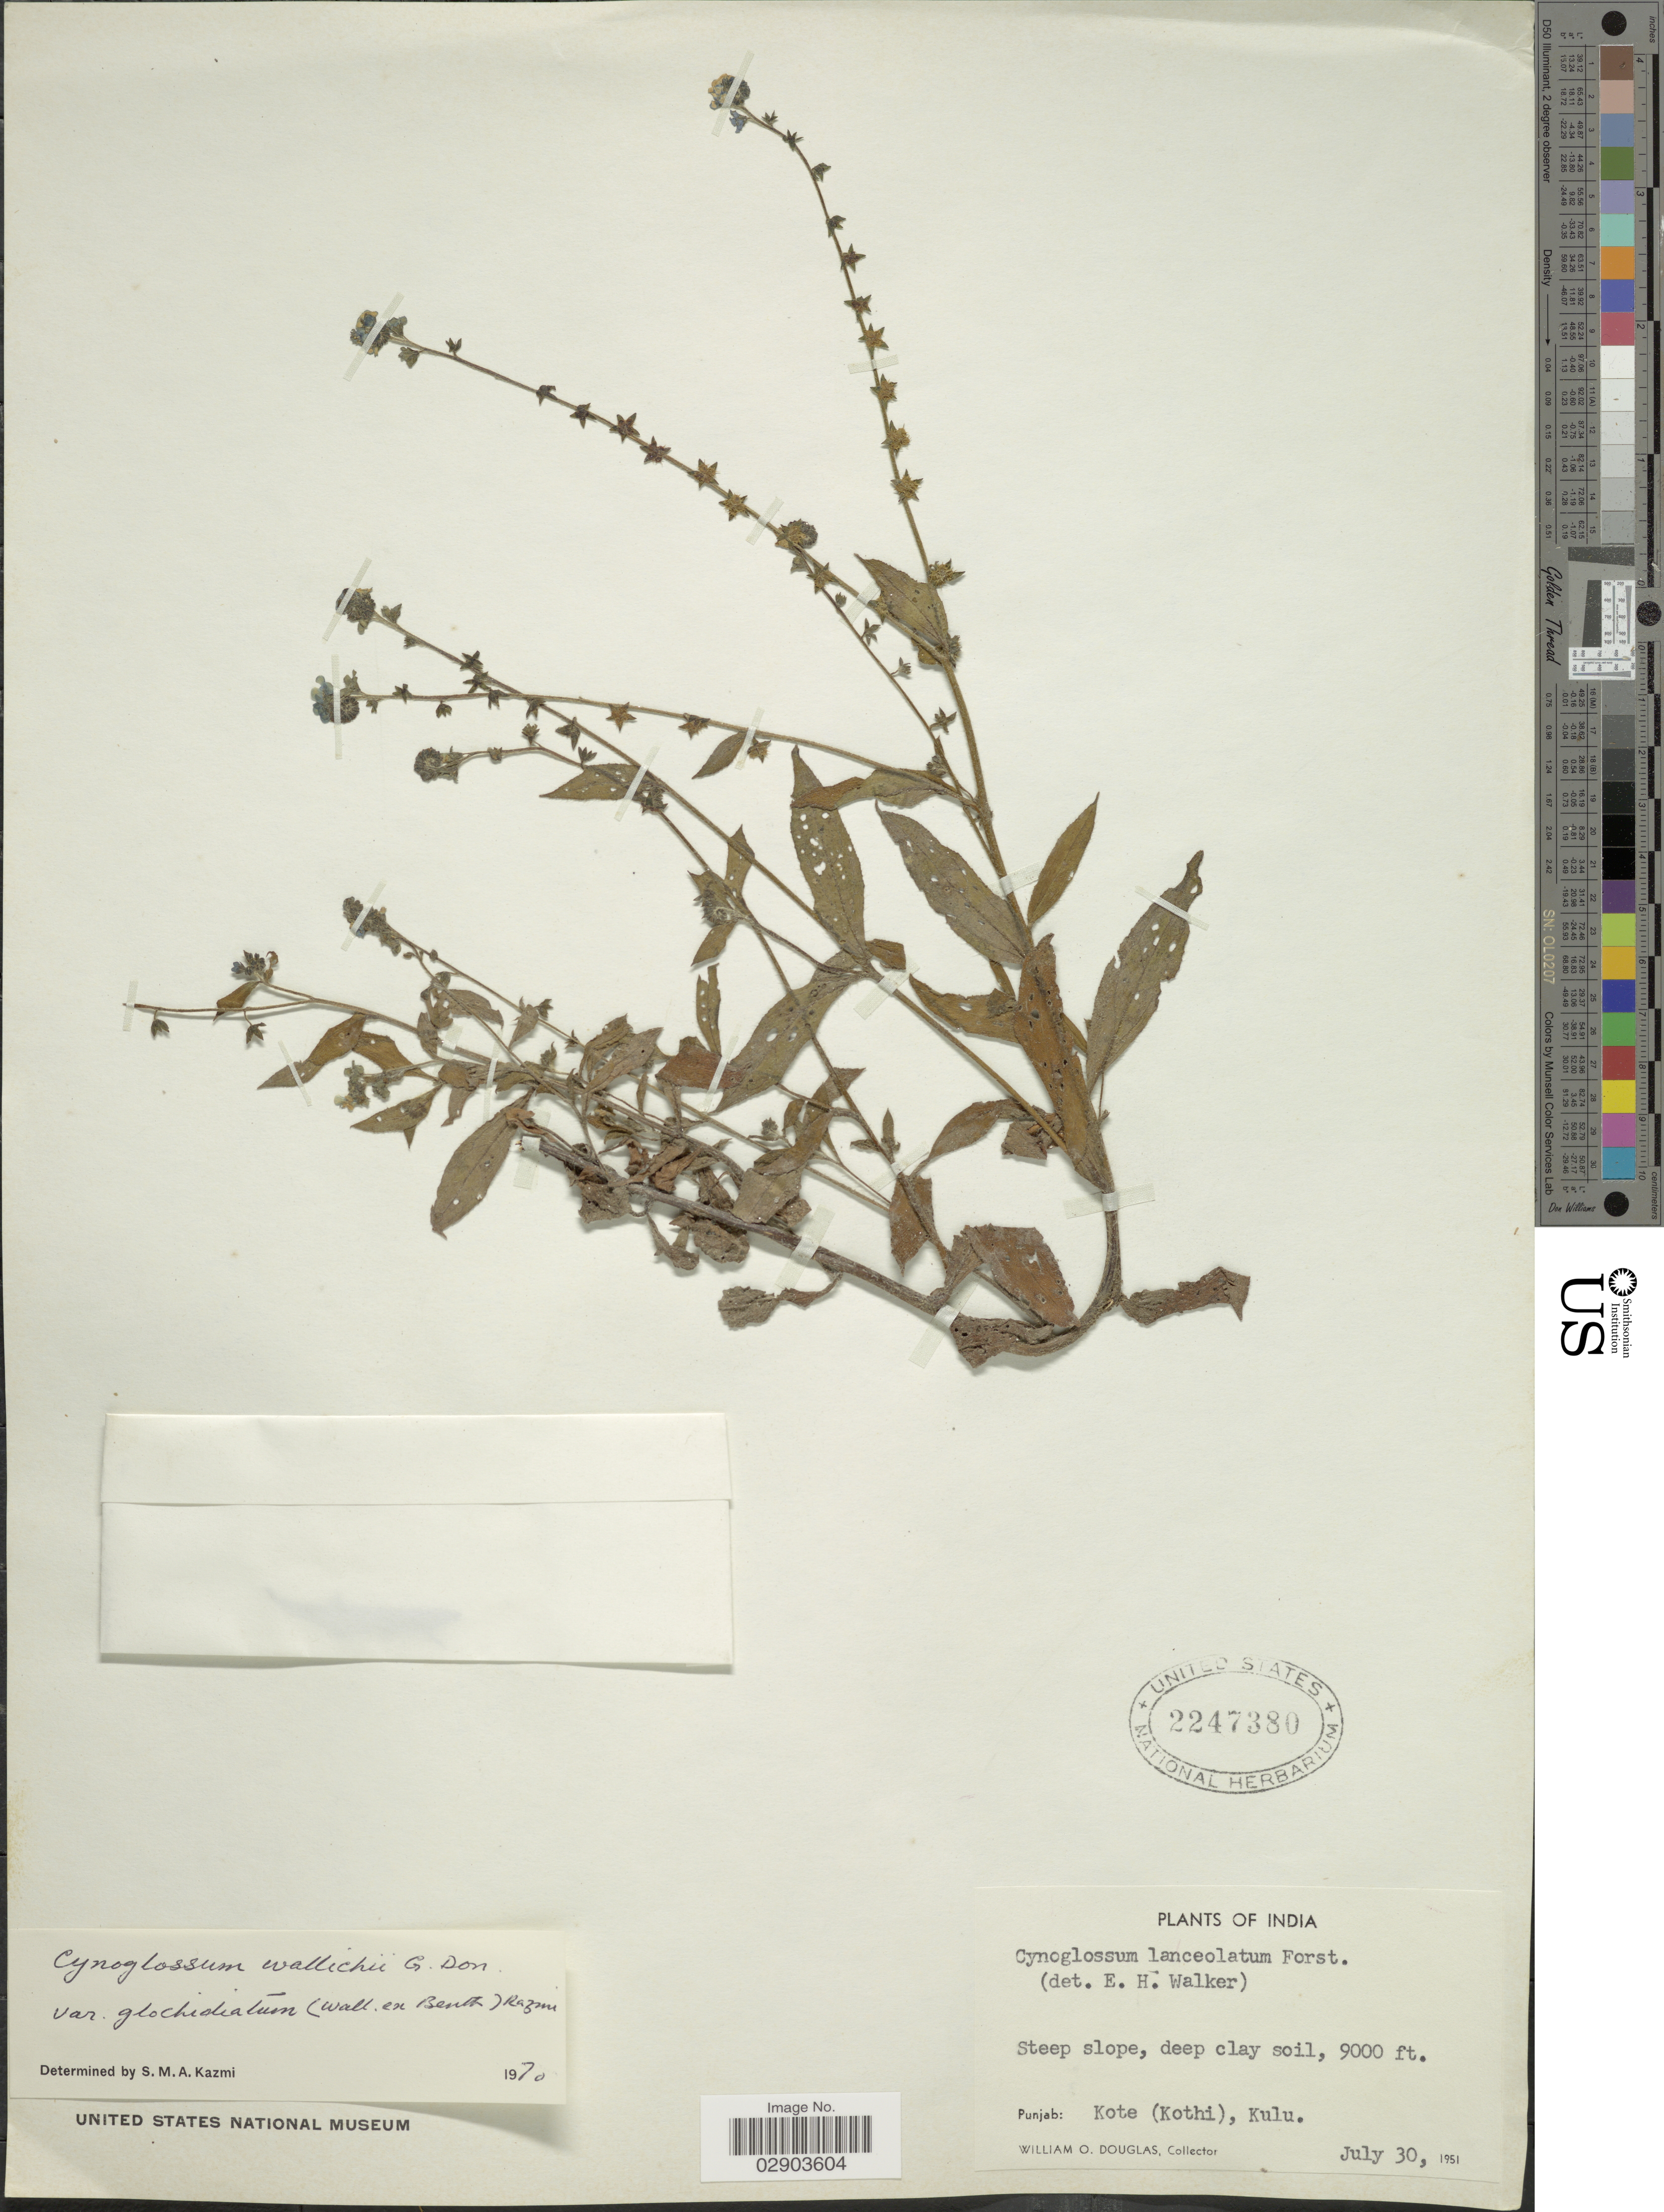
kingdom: Plantae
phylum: Tracheophyta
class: Magnoliopsida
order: Boraginales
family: Boraginaceae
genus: Cynoglossum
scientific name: Cynoglossum wallichii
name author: G. Don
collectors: W. Douglas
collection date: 1951-07-30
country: India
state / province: Himachal Pradesh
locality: Punjab: Kote (Kothi), Kulu.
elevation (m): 2743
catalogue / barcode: US 2247380